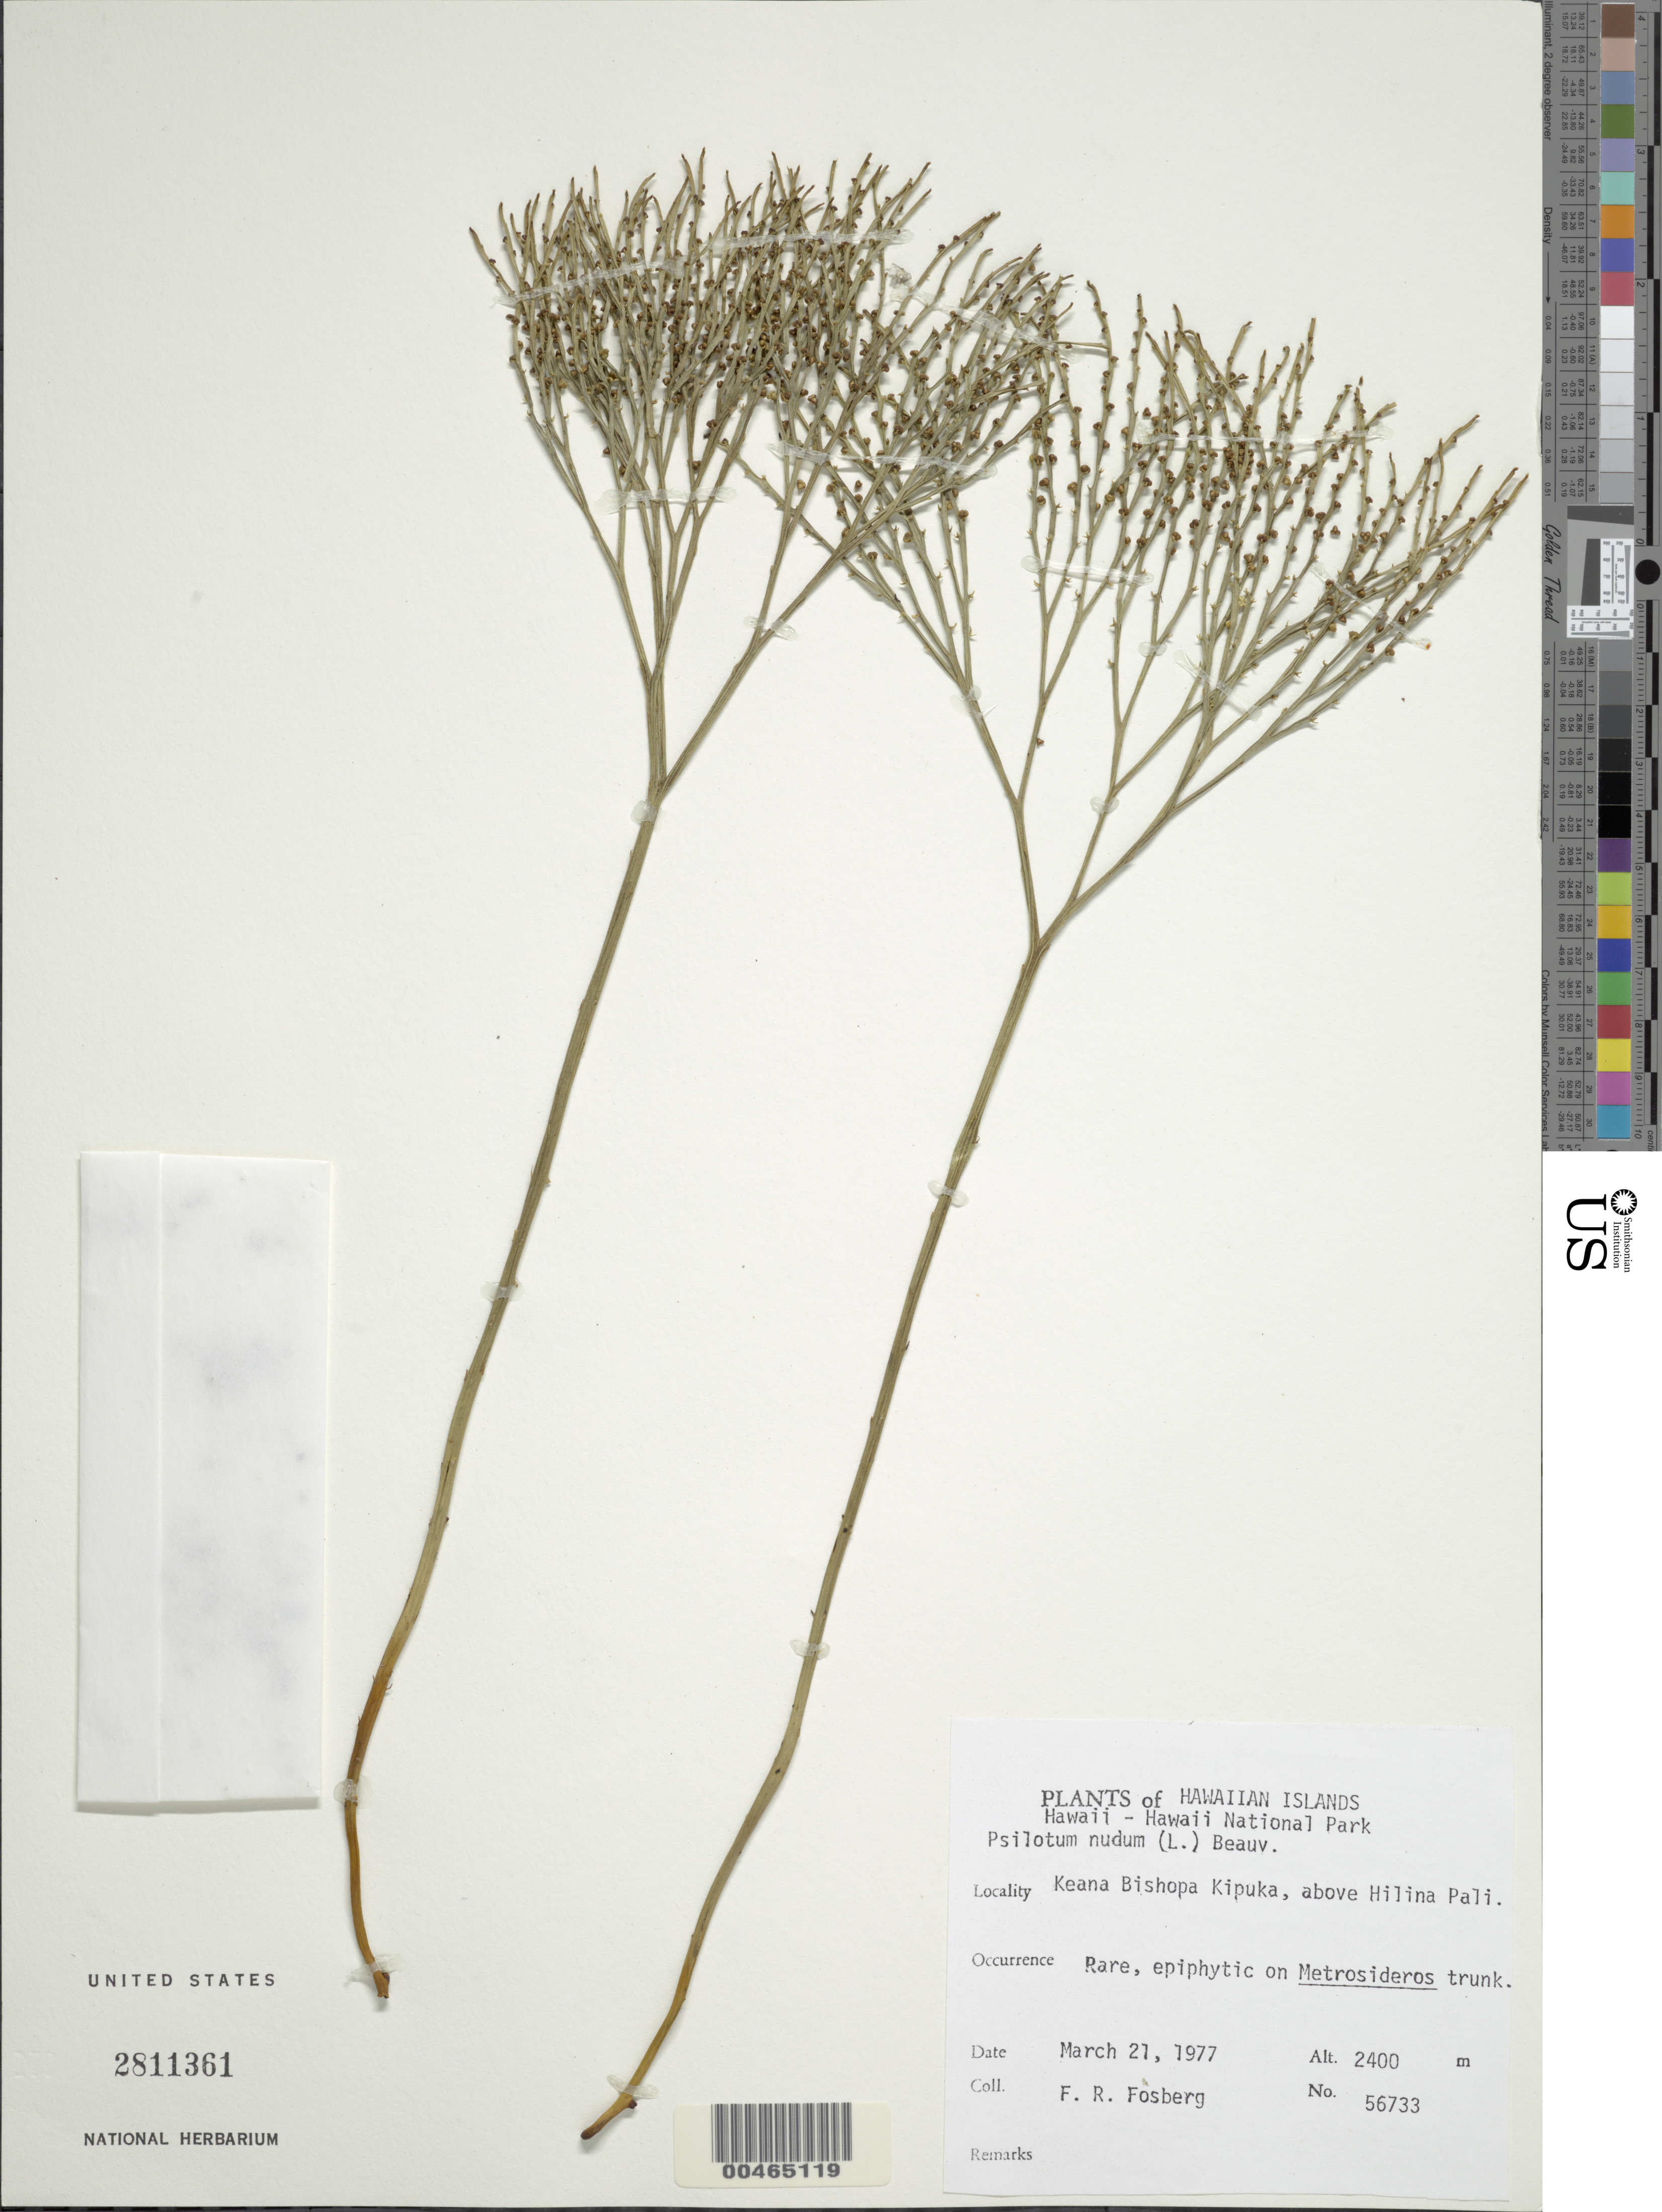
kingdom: Plantae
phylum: Tracheophyta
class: Polypodiopsida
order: Psilotales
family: Psilotaceae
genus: Psilotum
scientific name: Psilotum nudum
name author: (L.) P. Beauv.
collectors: F. R. Fosberg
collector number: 56733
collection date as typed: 21 Mar 1977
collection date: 1977-03-21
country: United States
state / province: Hawaii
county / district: Hawaii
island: Hawaii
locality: Hawaii National Park, Keana Bishopa Kipuka, above Hilina Pali, Hawaii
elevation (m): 2400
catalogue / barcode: US 2811361